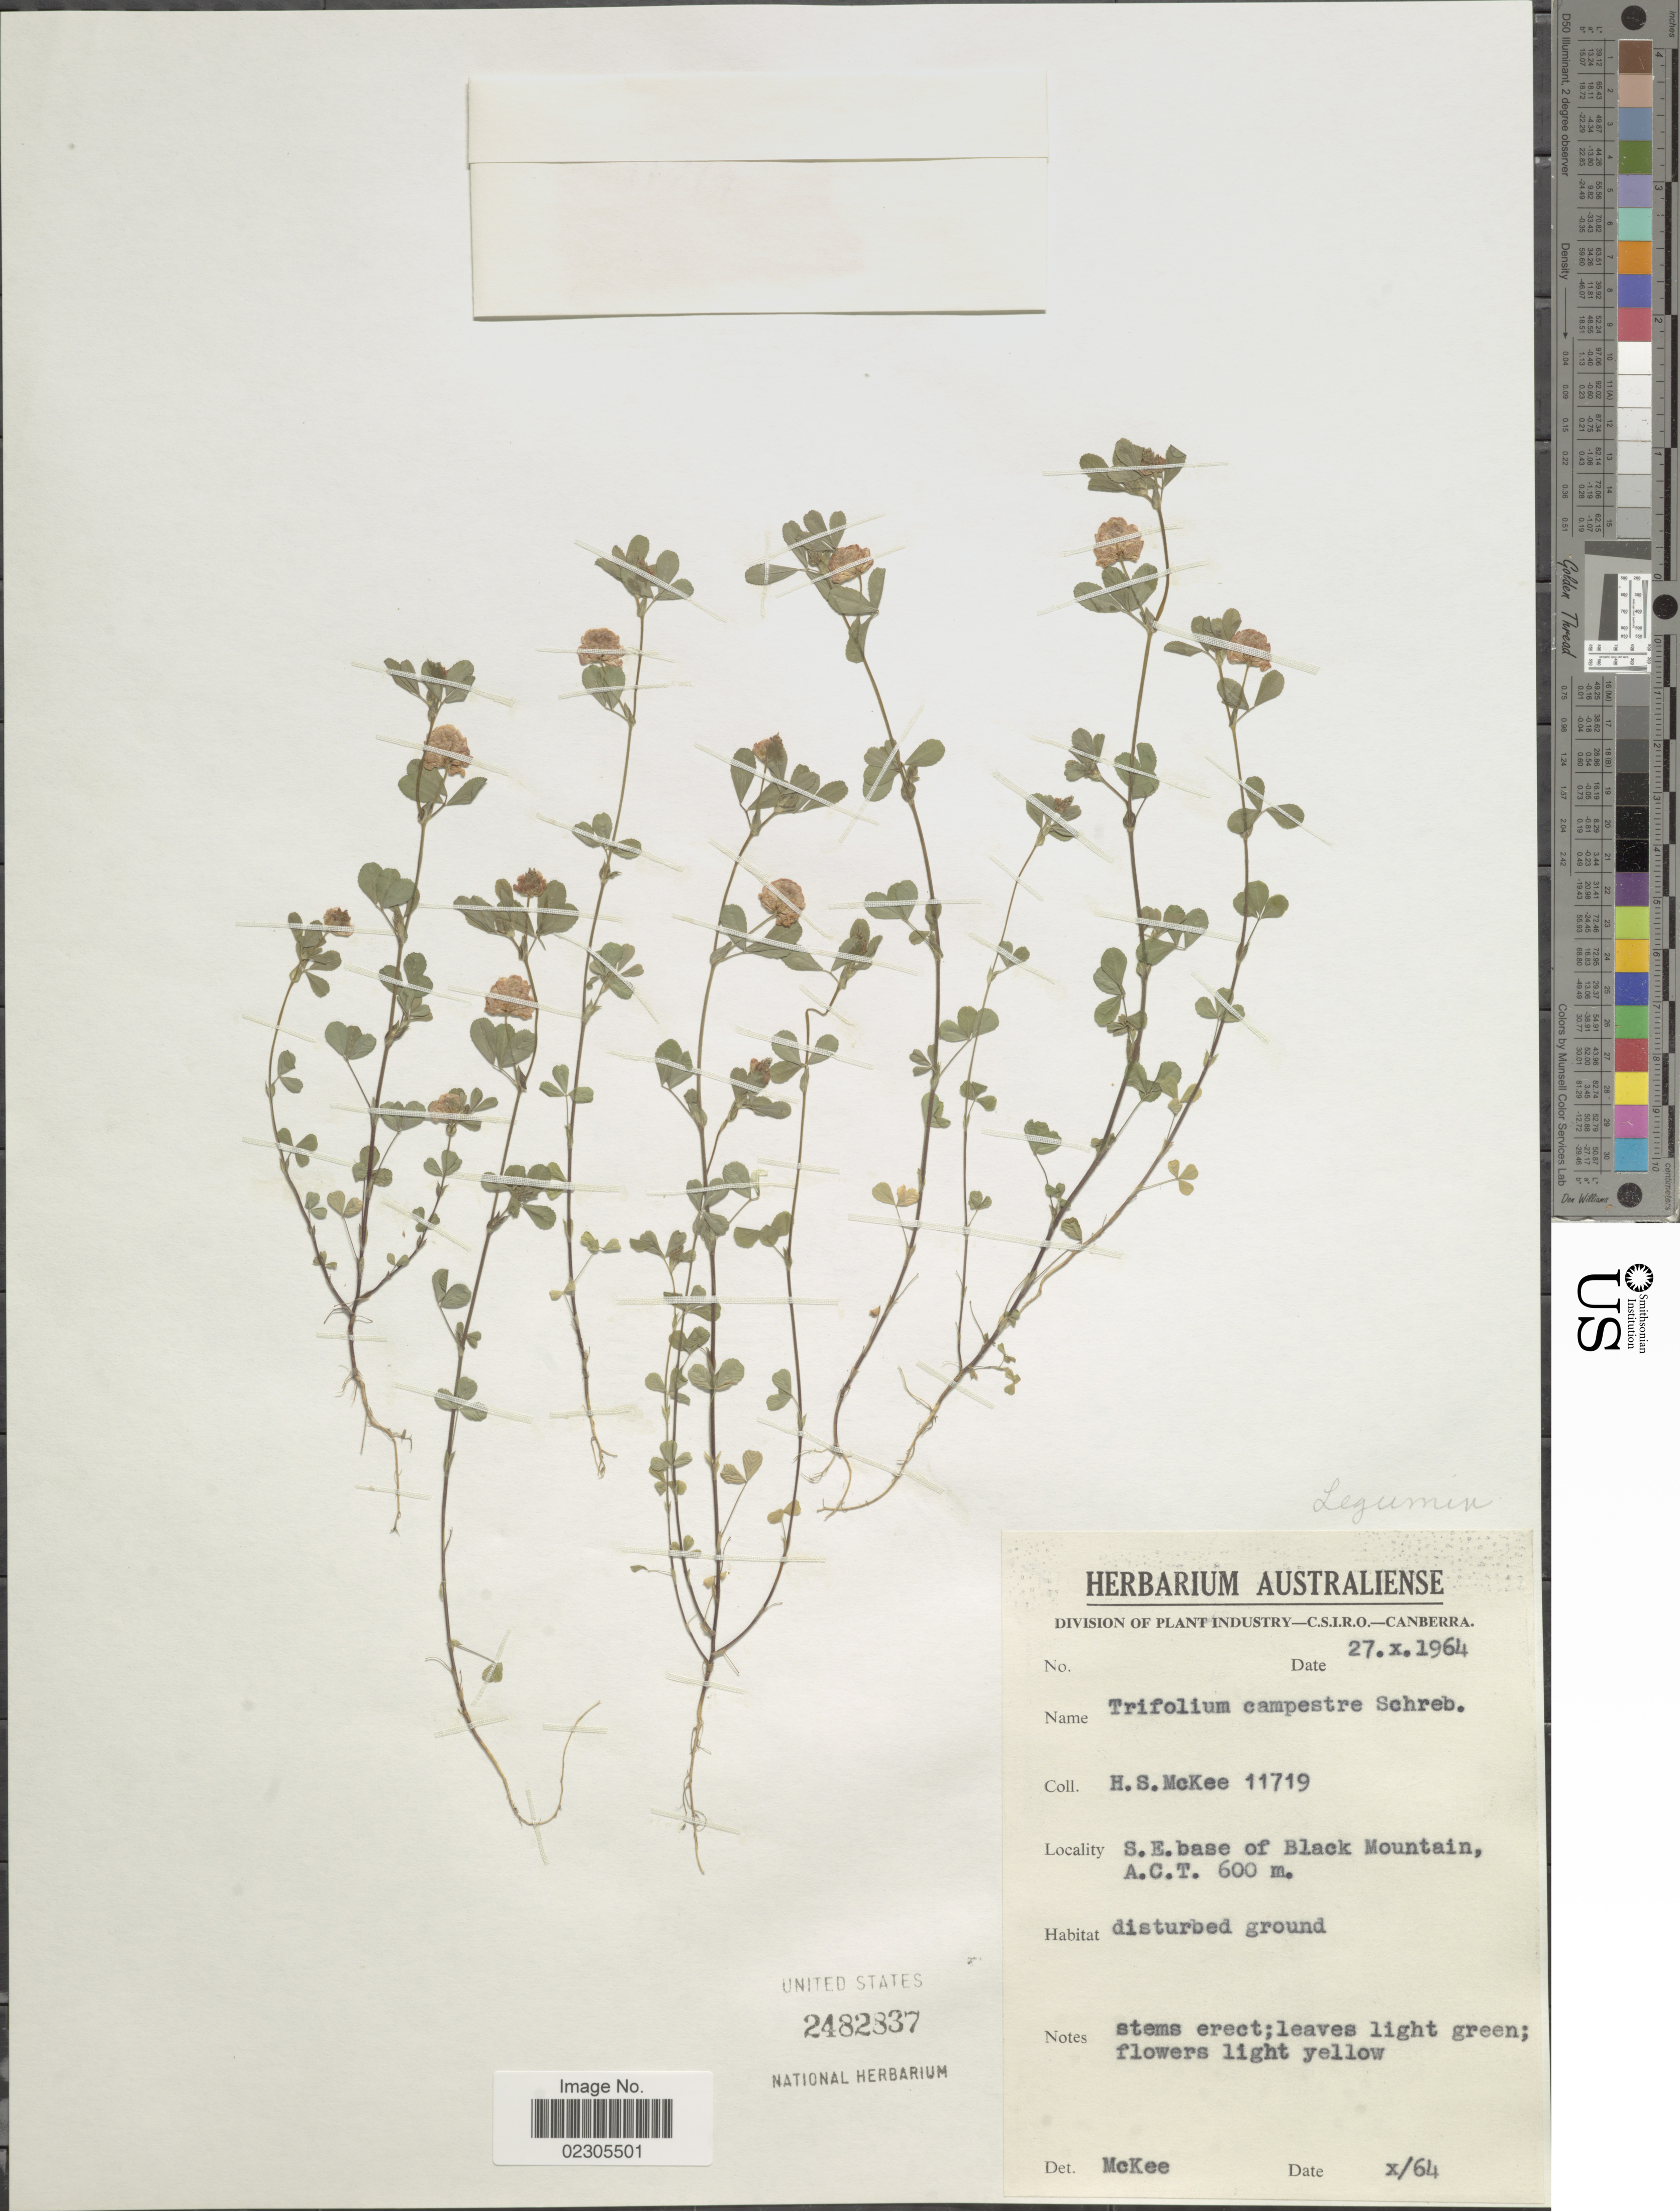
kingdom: Plantae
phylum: Tracheophyta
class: Magnoliopsida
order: Fabales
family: Fabaceae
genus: Trifolium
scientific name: Trifolium campestre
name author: Schreb.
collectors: H. S. McKee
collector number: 11719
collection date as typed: Transcribed d/m/y: /10/64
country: Australia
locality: S.E. base of Black Mountain, A.C.T,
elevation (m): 600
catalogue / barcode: US 2482837